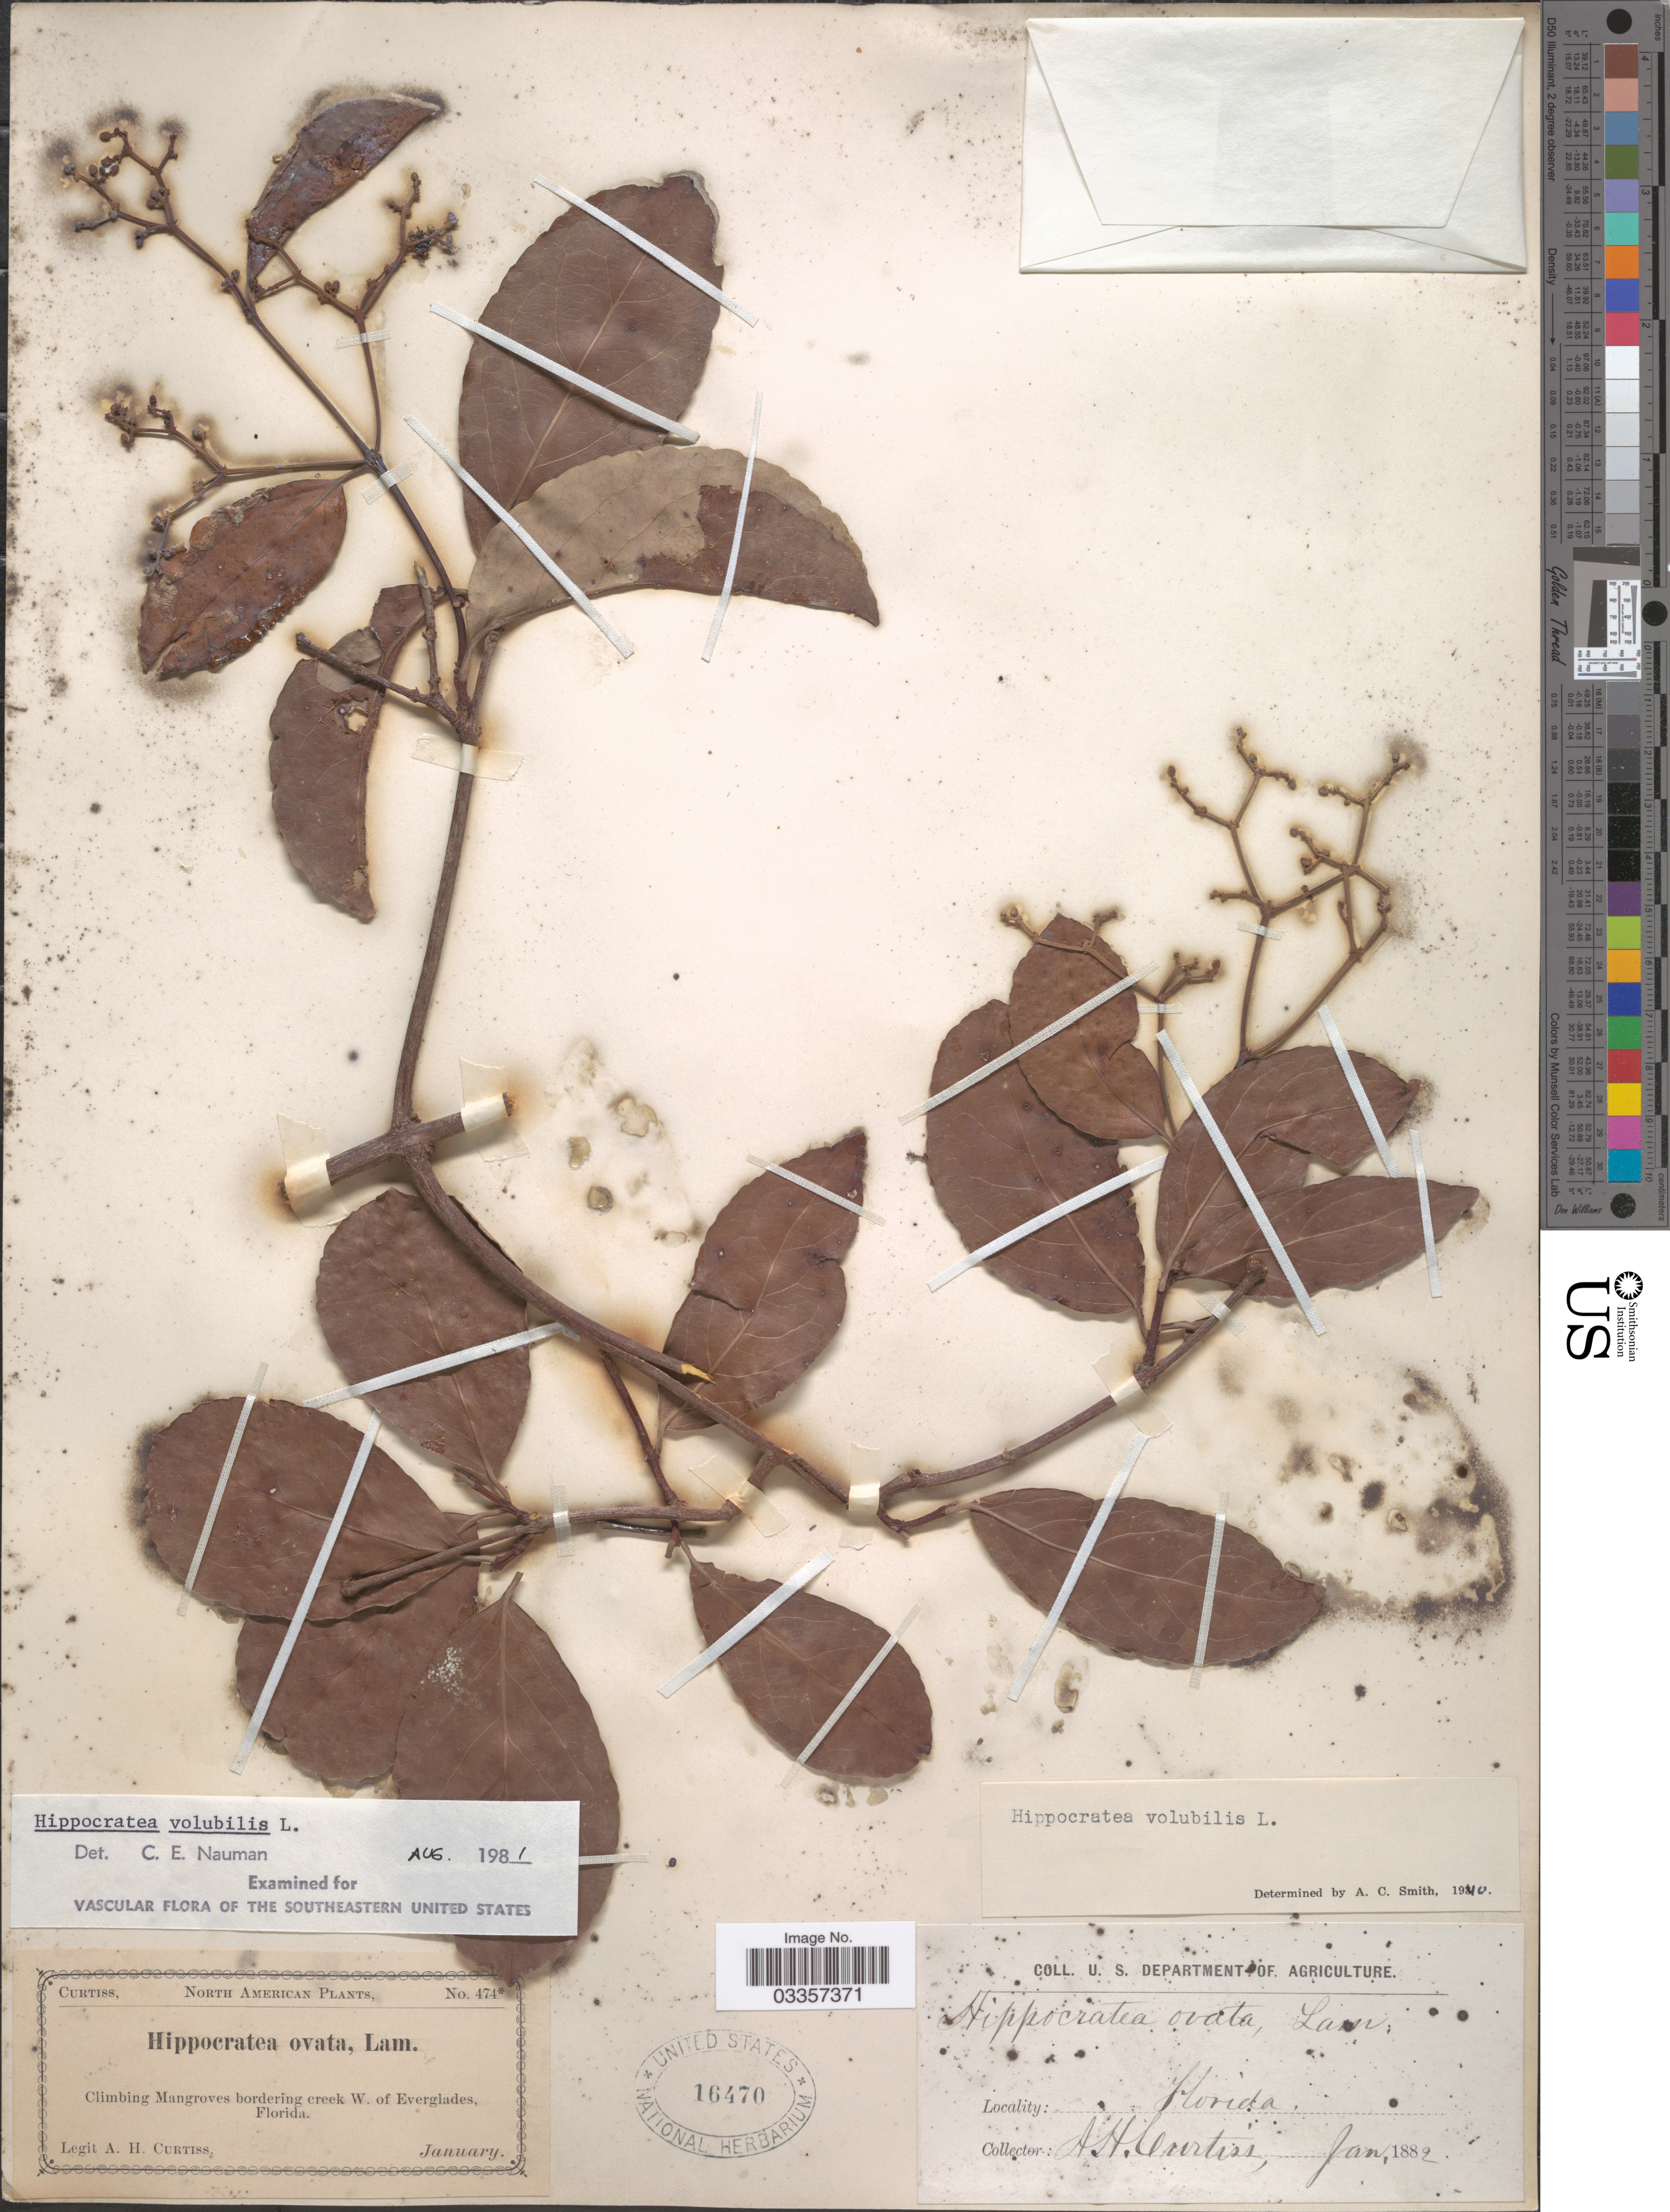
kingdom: Plantae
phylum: Tracheophyta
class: Magnoliopsida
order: Celastrales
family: Celastraceae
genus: Hippocratea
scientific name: Hippocratea volubilis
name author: L.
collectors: A. H. Curtiss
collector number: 474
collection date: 1882-01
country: United States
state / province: Florida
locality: Climbing Mangroves bordering creek W. of Everglades.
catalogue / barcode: US 16470